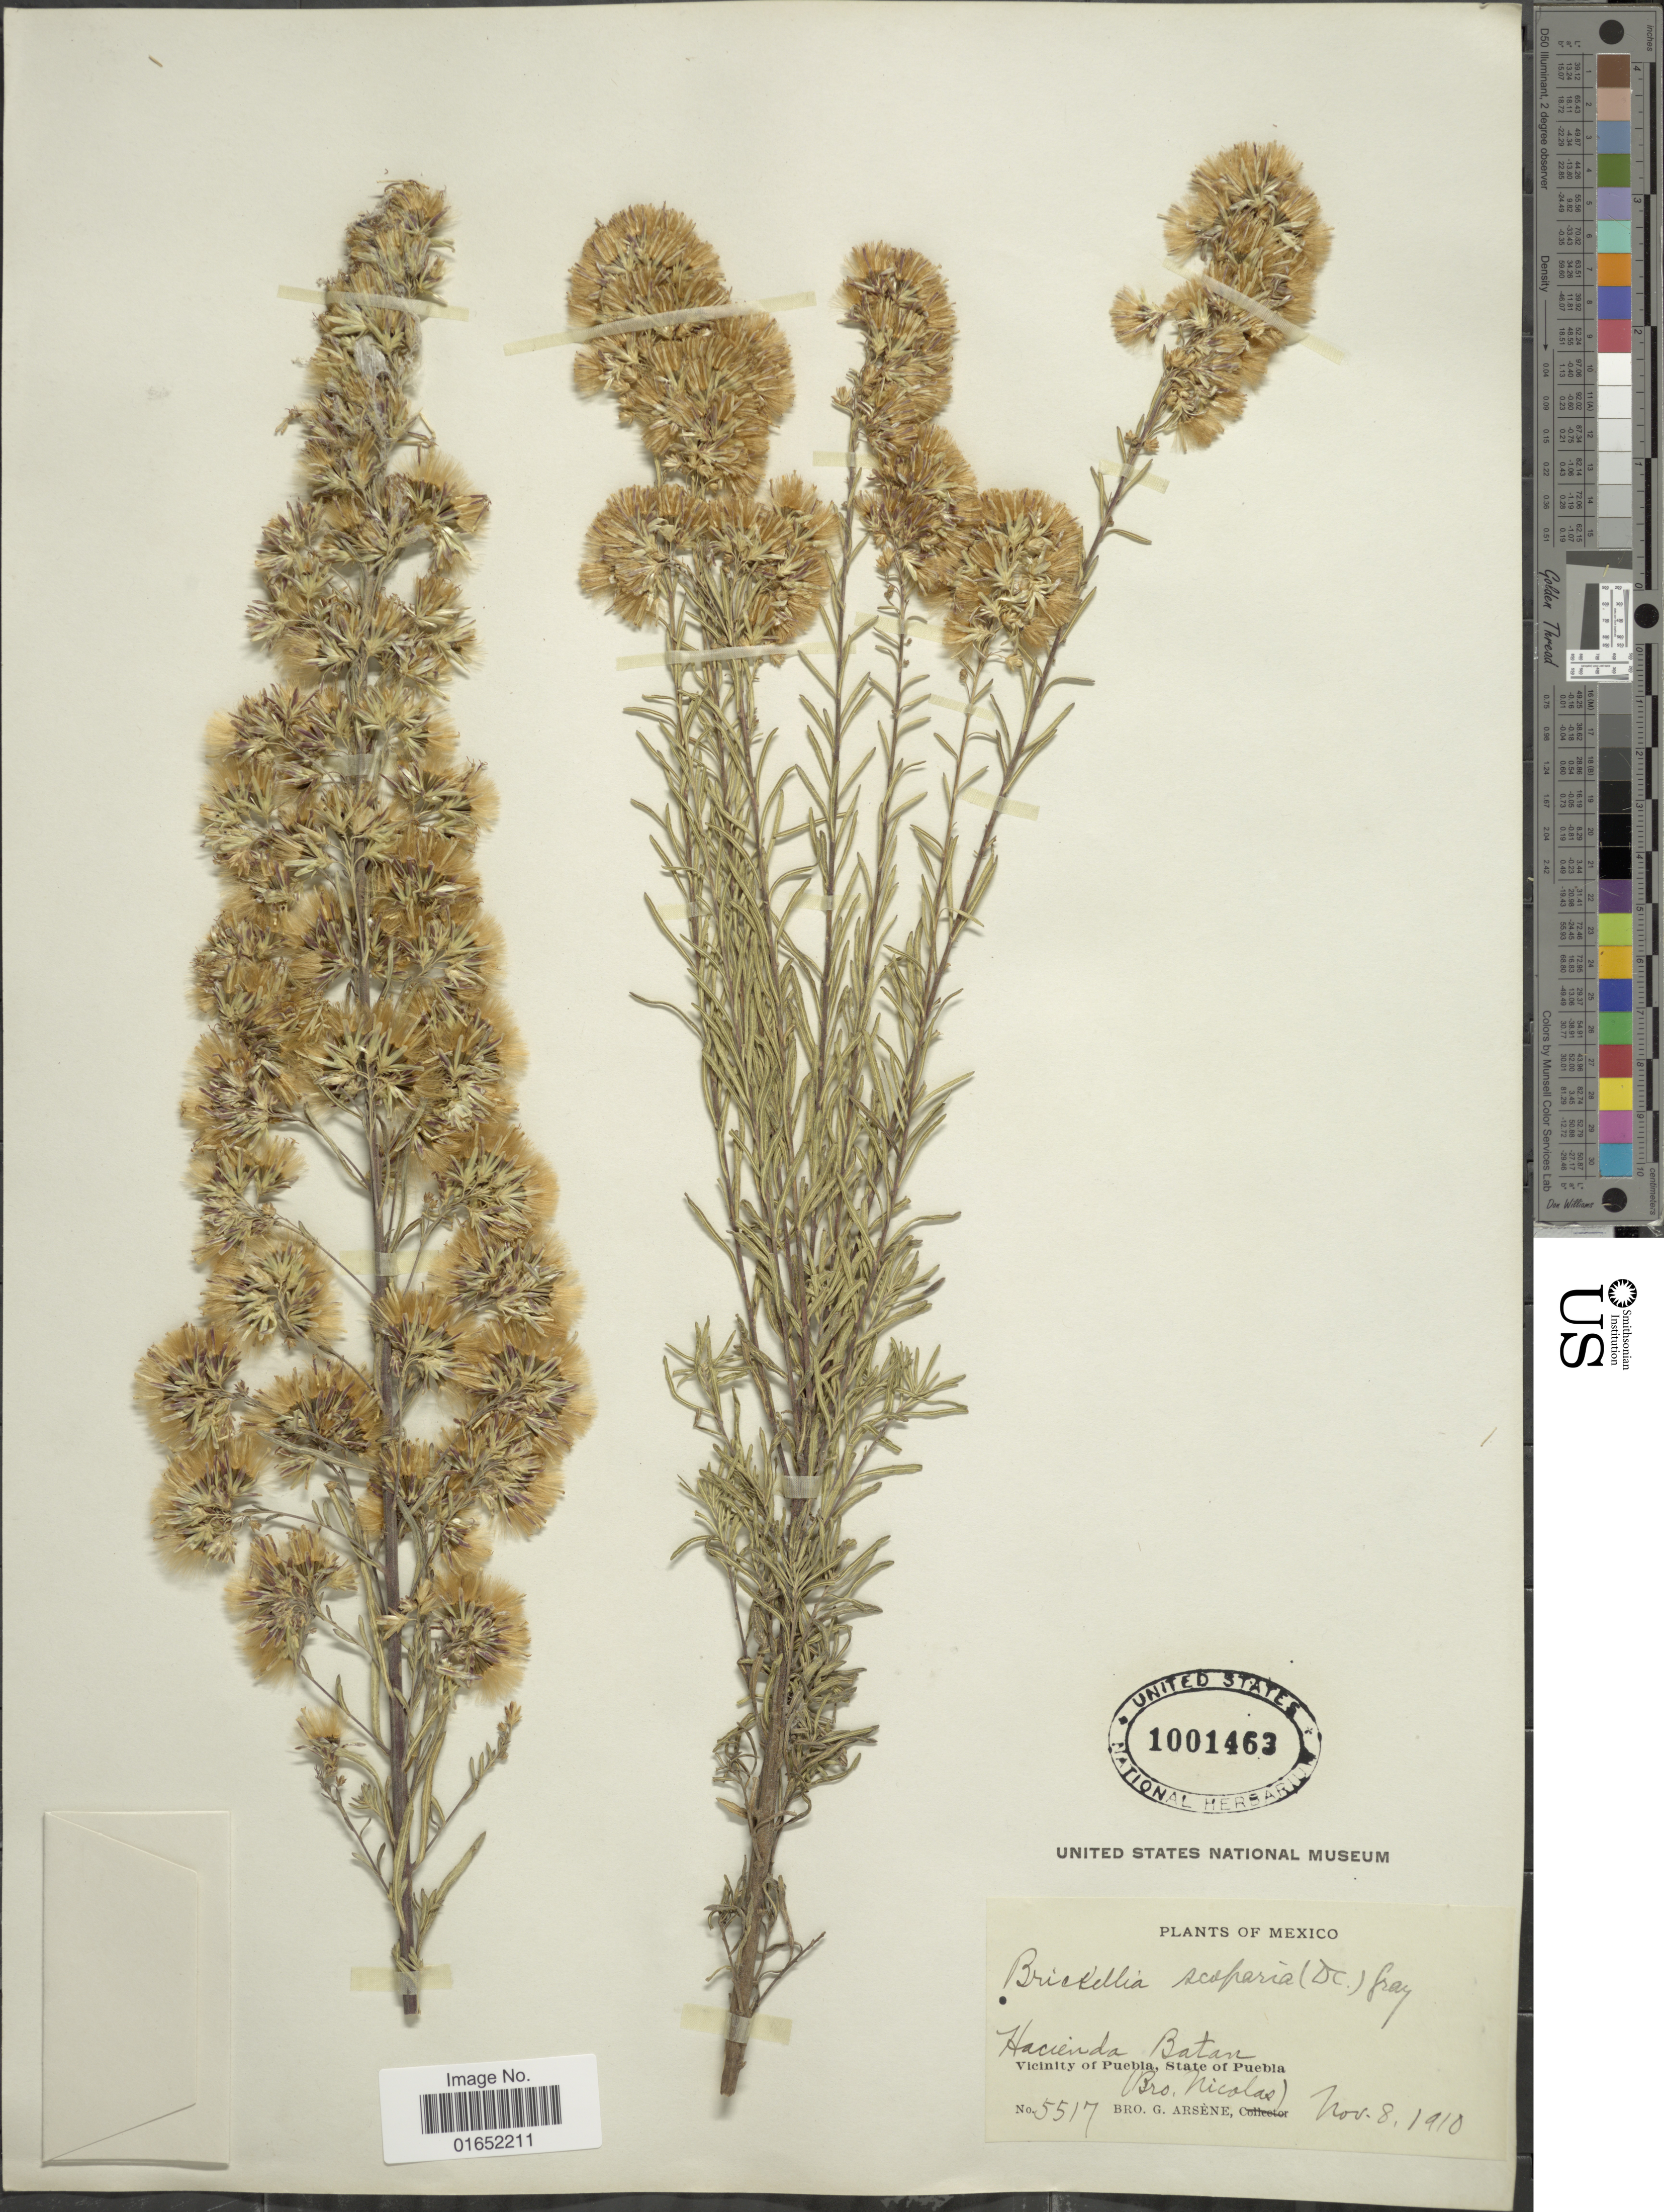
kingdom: Plantae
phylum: Tracheophyta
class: Magnoliopsida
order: Asterales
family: Asteraceae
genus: Brickellia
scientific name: Brickellia scoparia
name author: (DC.) A. Gray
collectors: Bro. Nicolas & Bro. G. Arsène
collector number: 5517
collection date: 1910-11-08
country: Mexico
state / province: Puebla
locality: Hacienda Batan, Vicinity of Puebla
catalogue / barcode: US 1001463